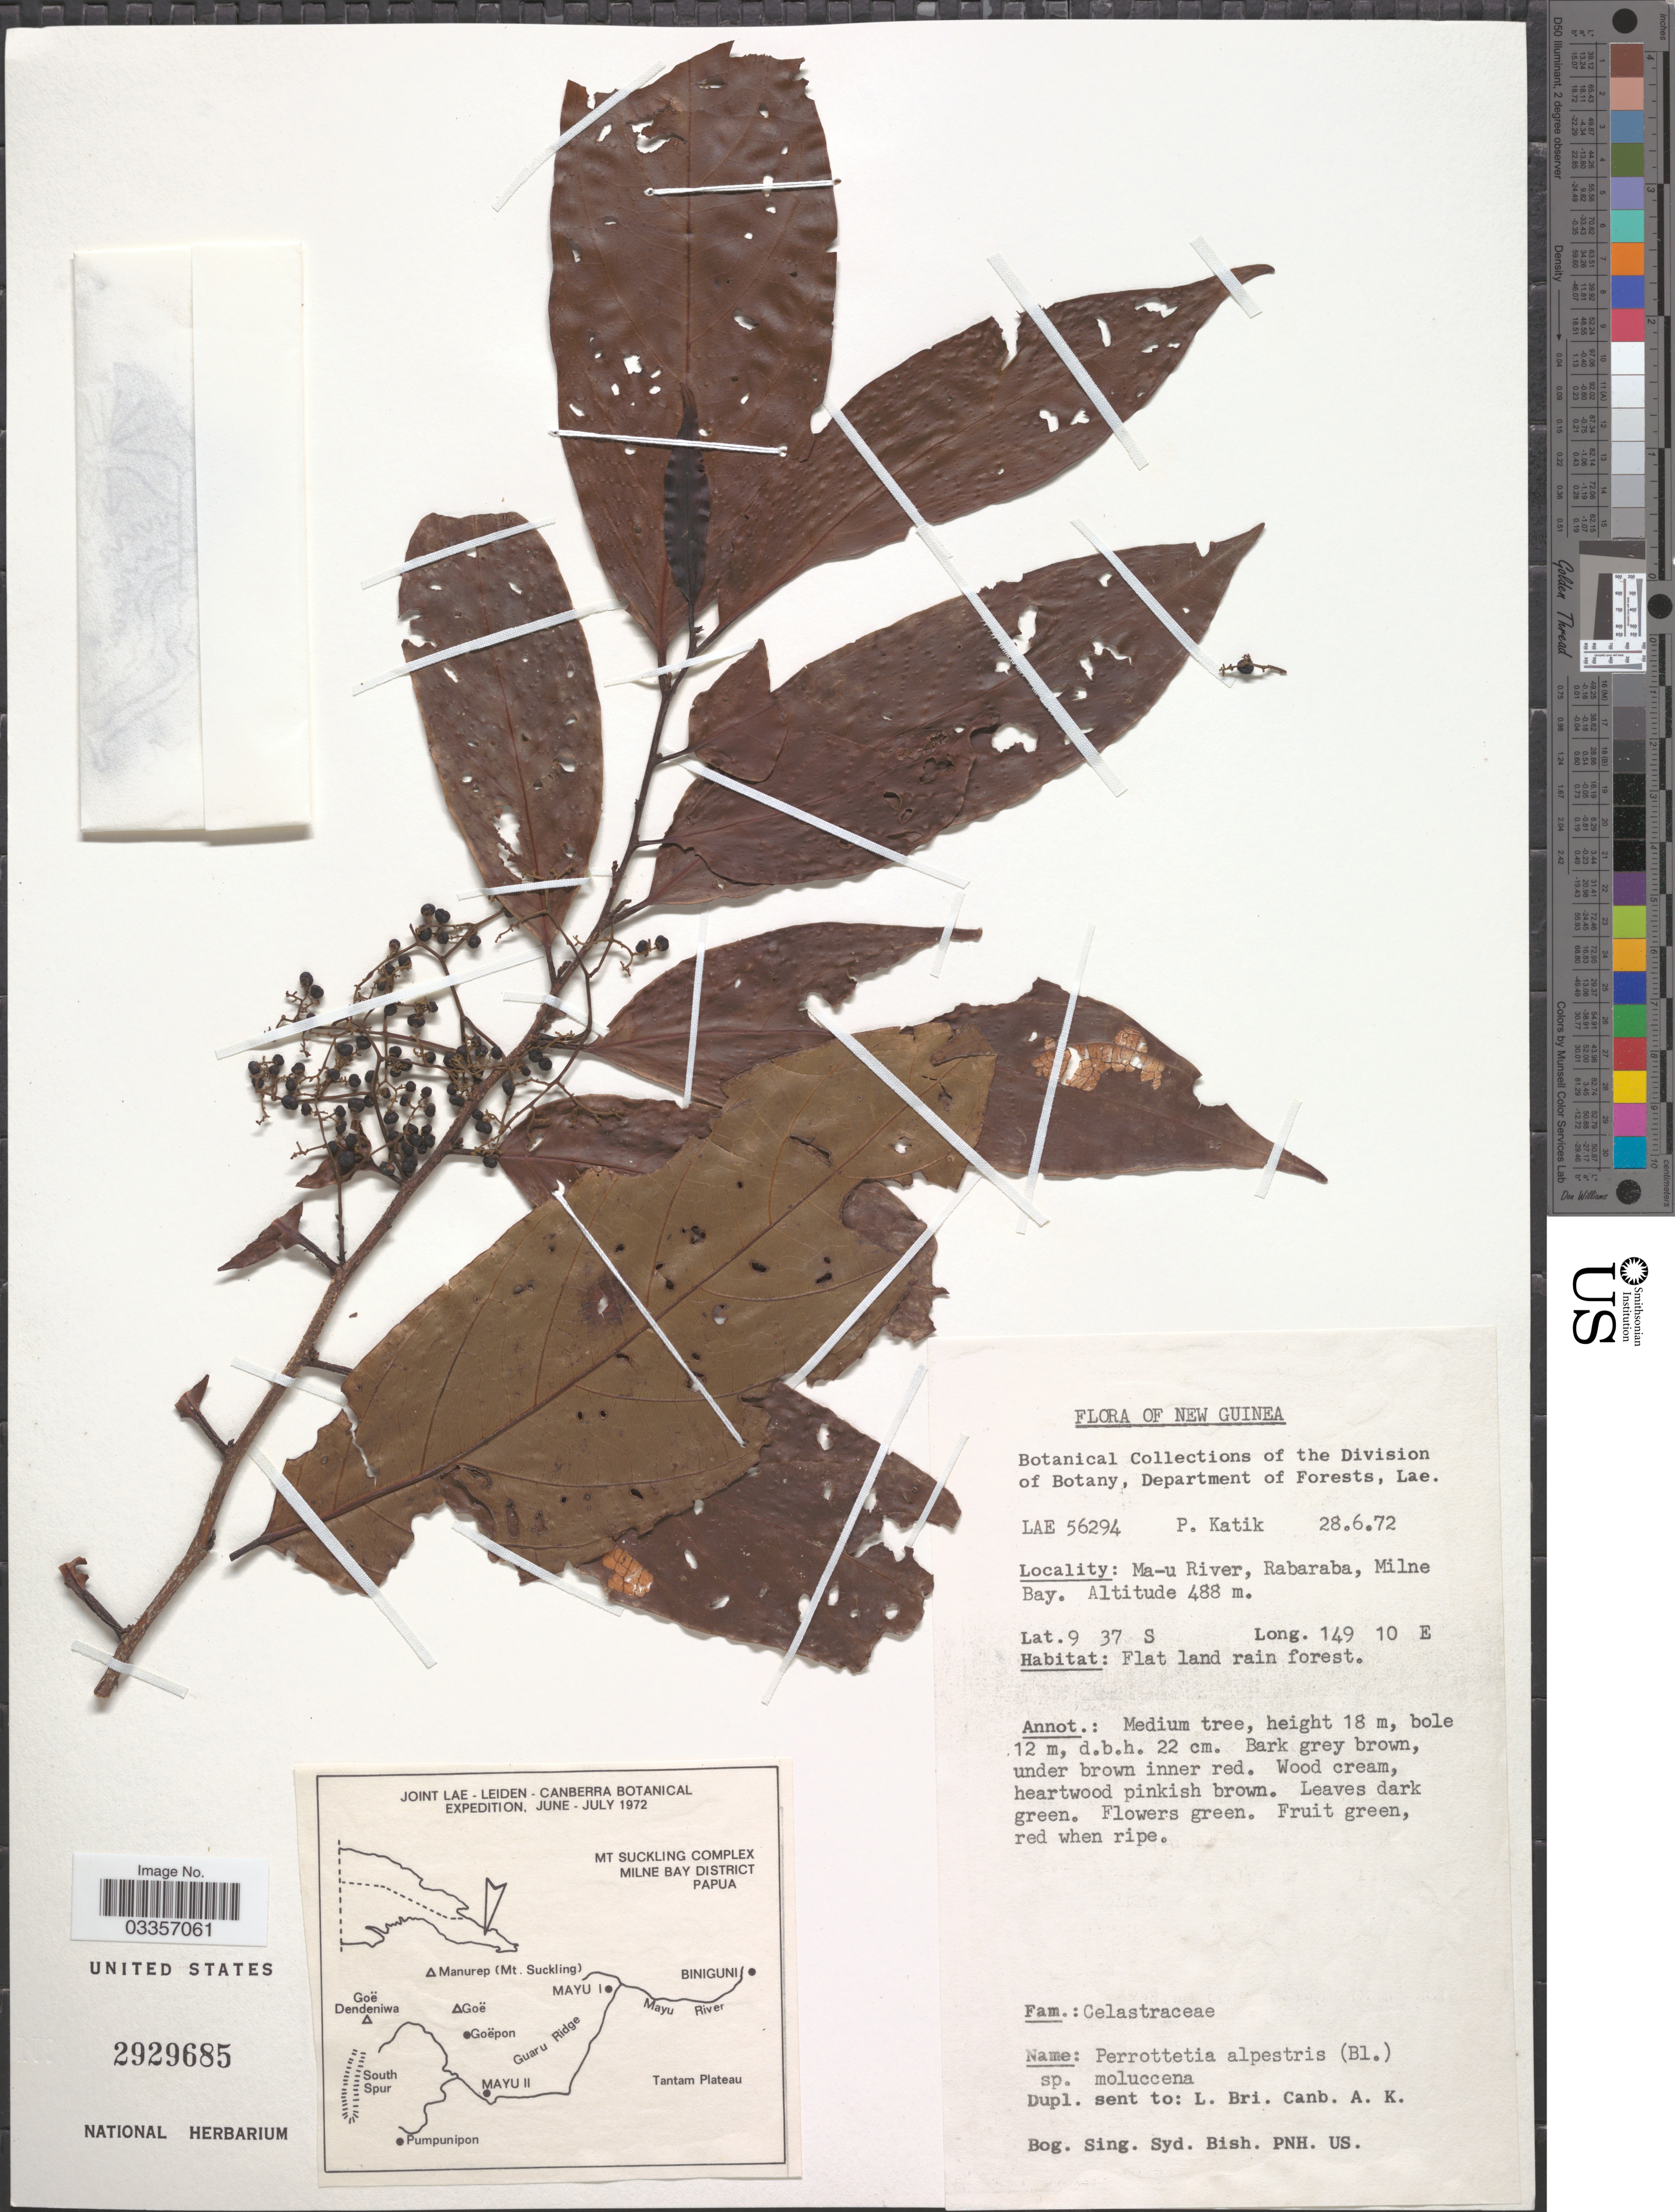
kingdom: Plantae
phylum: Tracheophyta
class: Magnoliopsida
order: Huerteales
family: Dipentodontaceae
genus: Perrottetia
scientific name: Perrottetia alpestris subsp. moluccana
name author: (Blume) Ding Hou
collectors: P. Katik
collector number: LAE 56294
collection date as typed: Transcribed d/m/y: 28/6/72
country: Papua New Guinea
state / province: Milne Bay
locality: New Guinea, Ma-u River, Rabaraba, Milne Bay.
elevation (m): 488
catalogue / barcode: US 2929685